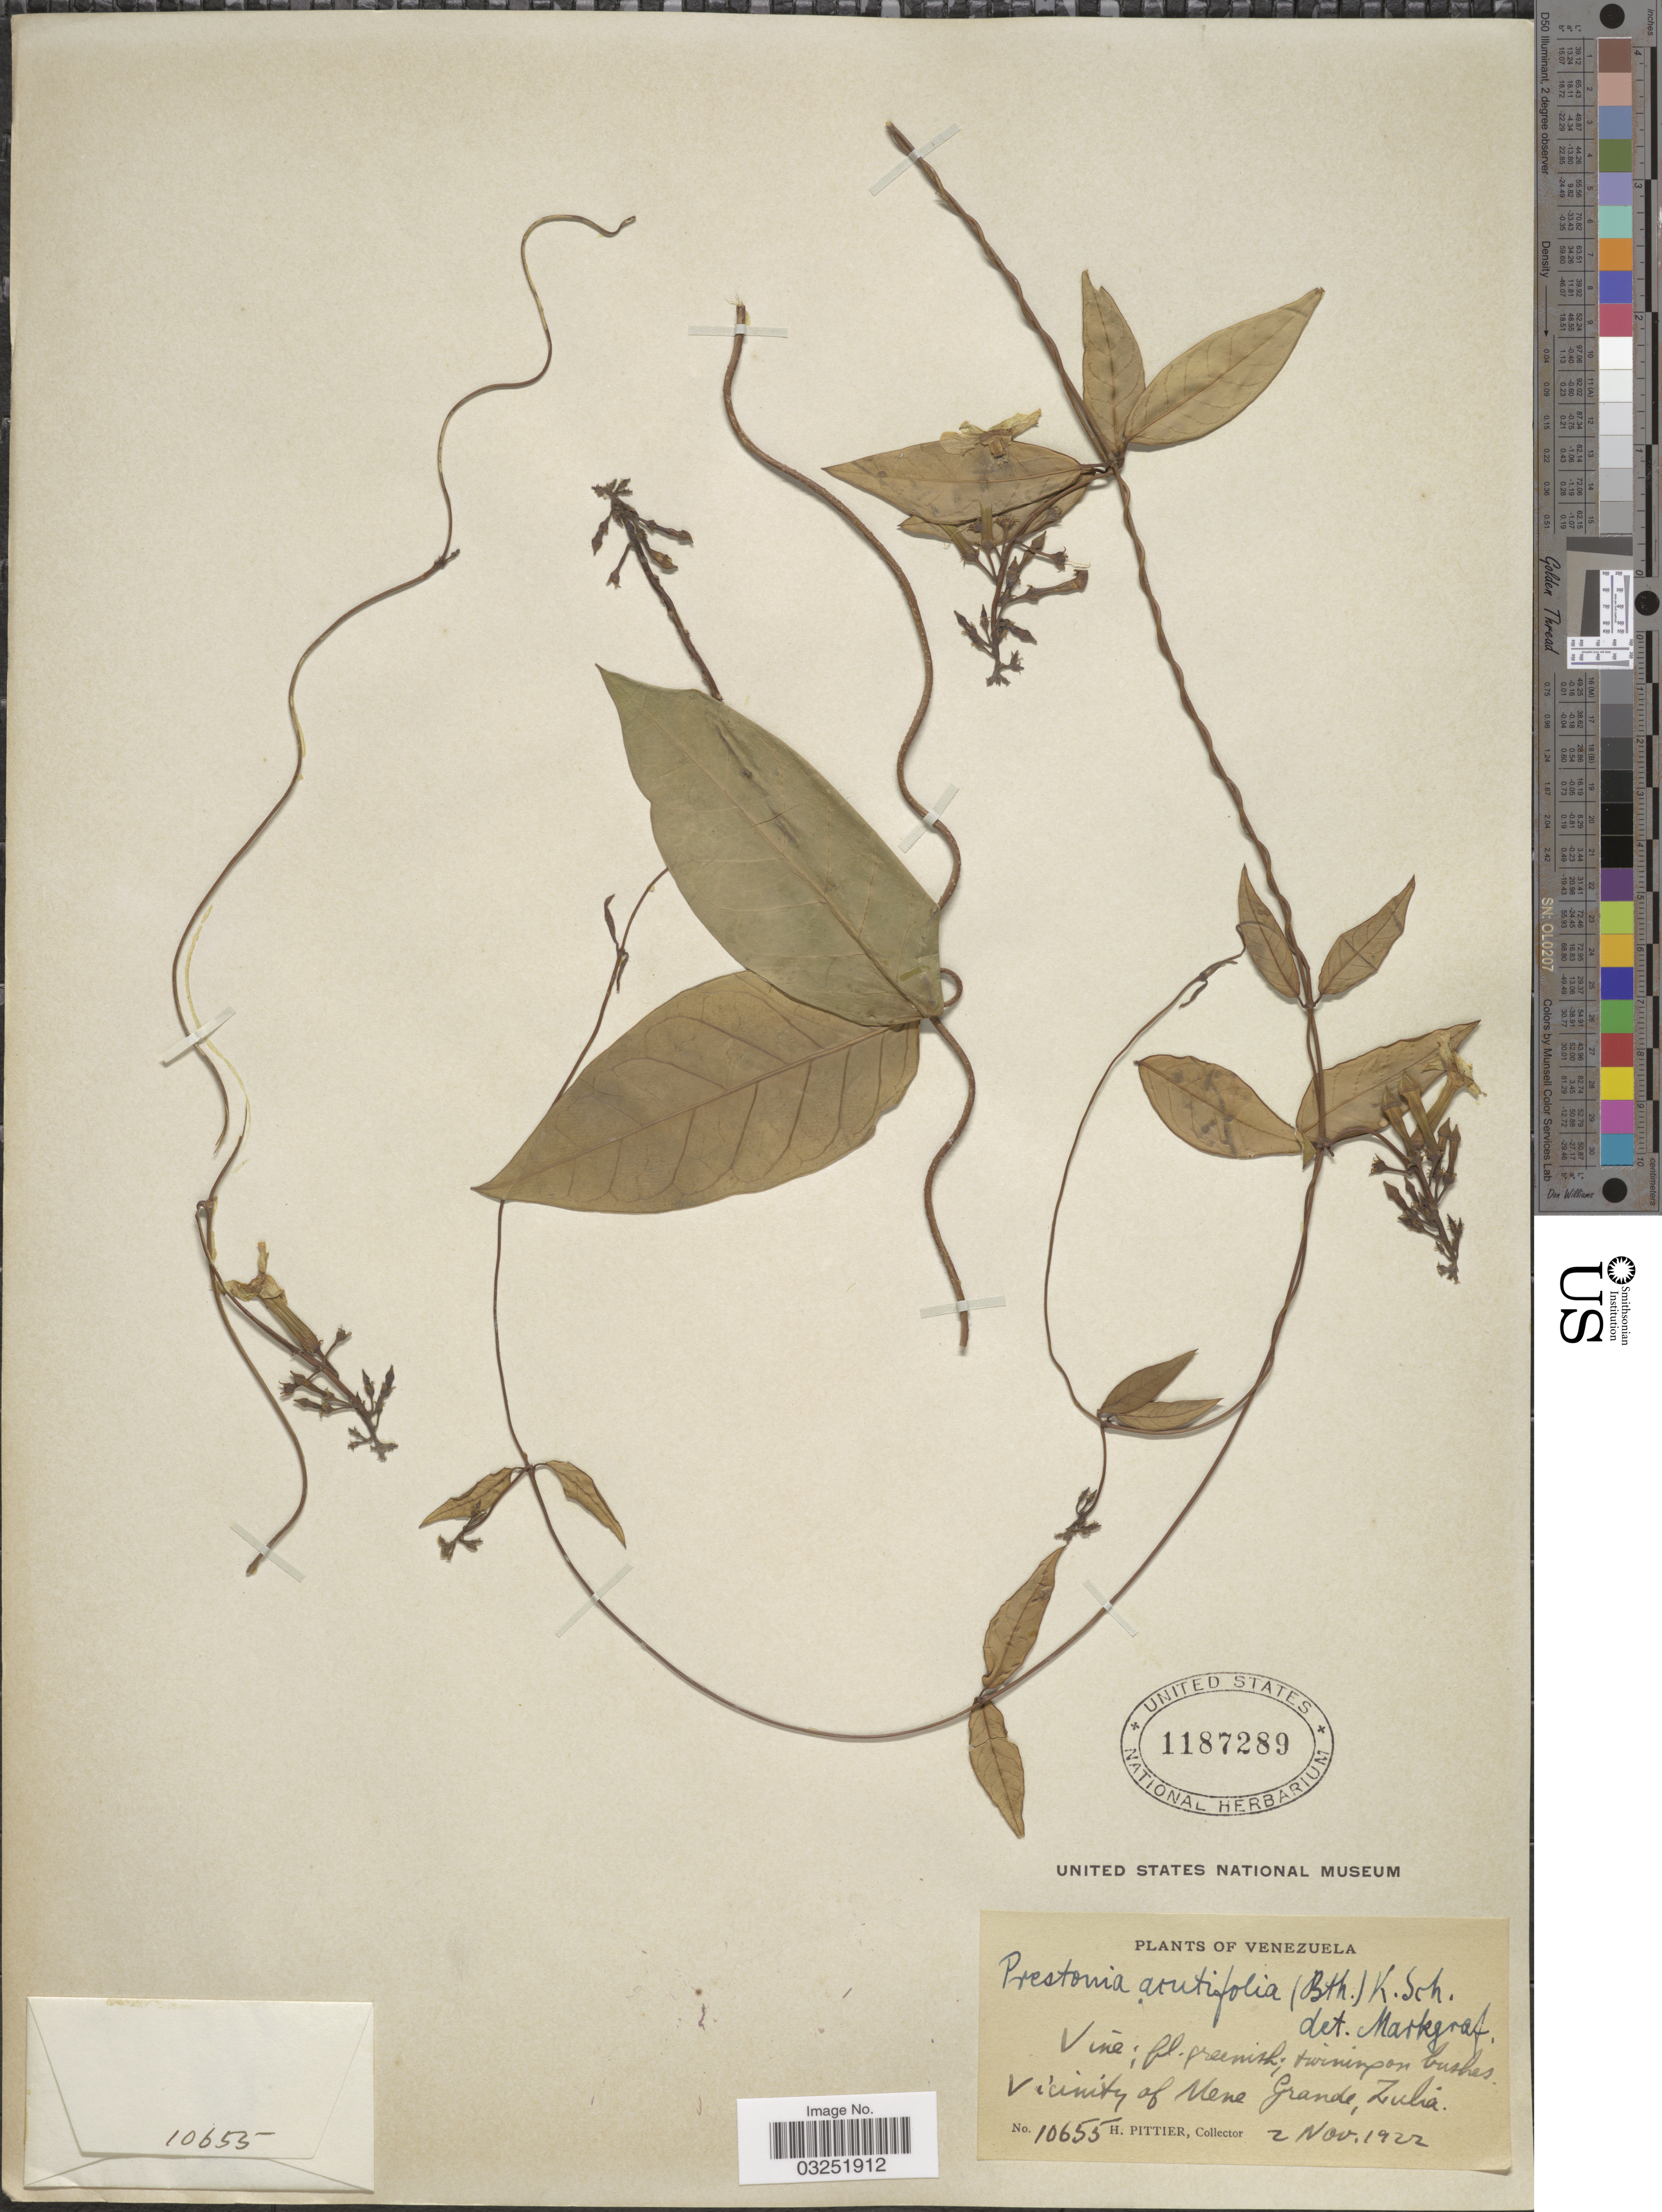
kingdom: Plantae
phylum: Tracheophyta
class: Magnoliopsida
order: Gentianales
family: Apocynaceae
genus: Prestonia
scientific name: Prestonia acutifolia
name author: (Benth. & Müll. Arg.) K. Schum.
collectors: H. F. Pittier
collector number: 10655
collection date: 1922-11-02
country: Venezuela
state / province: Zulia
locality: Vicinity of Mene Grande.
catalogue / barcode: US 1187289